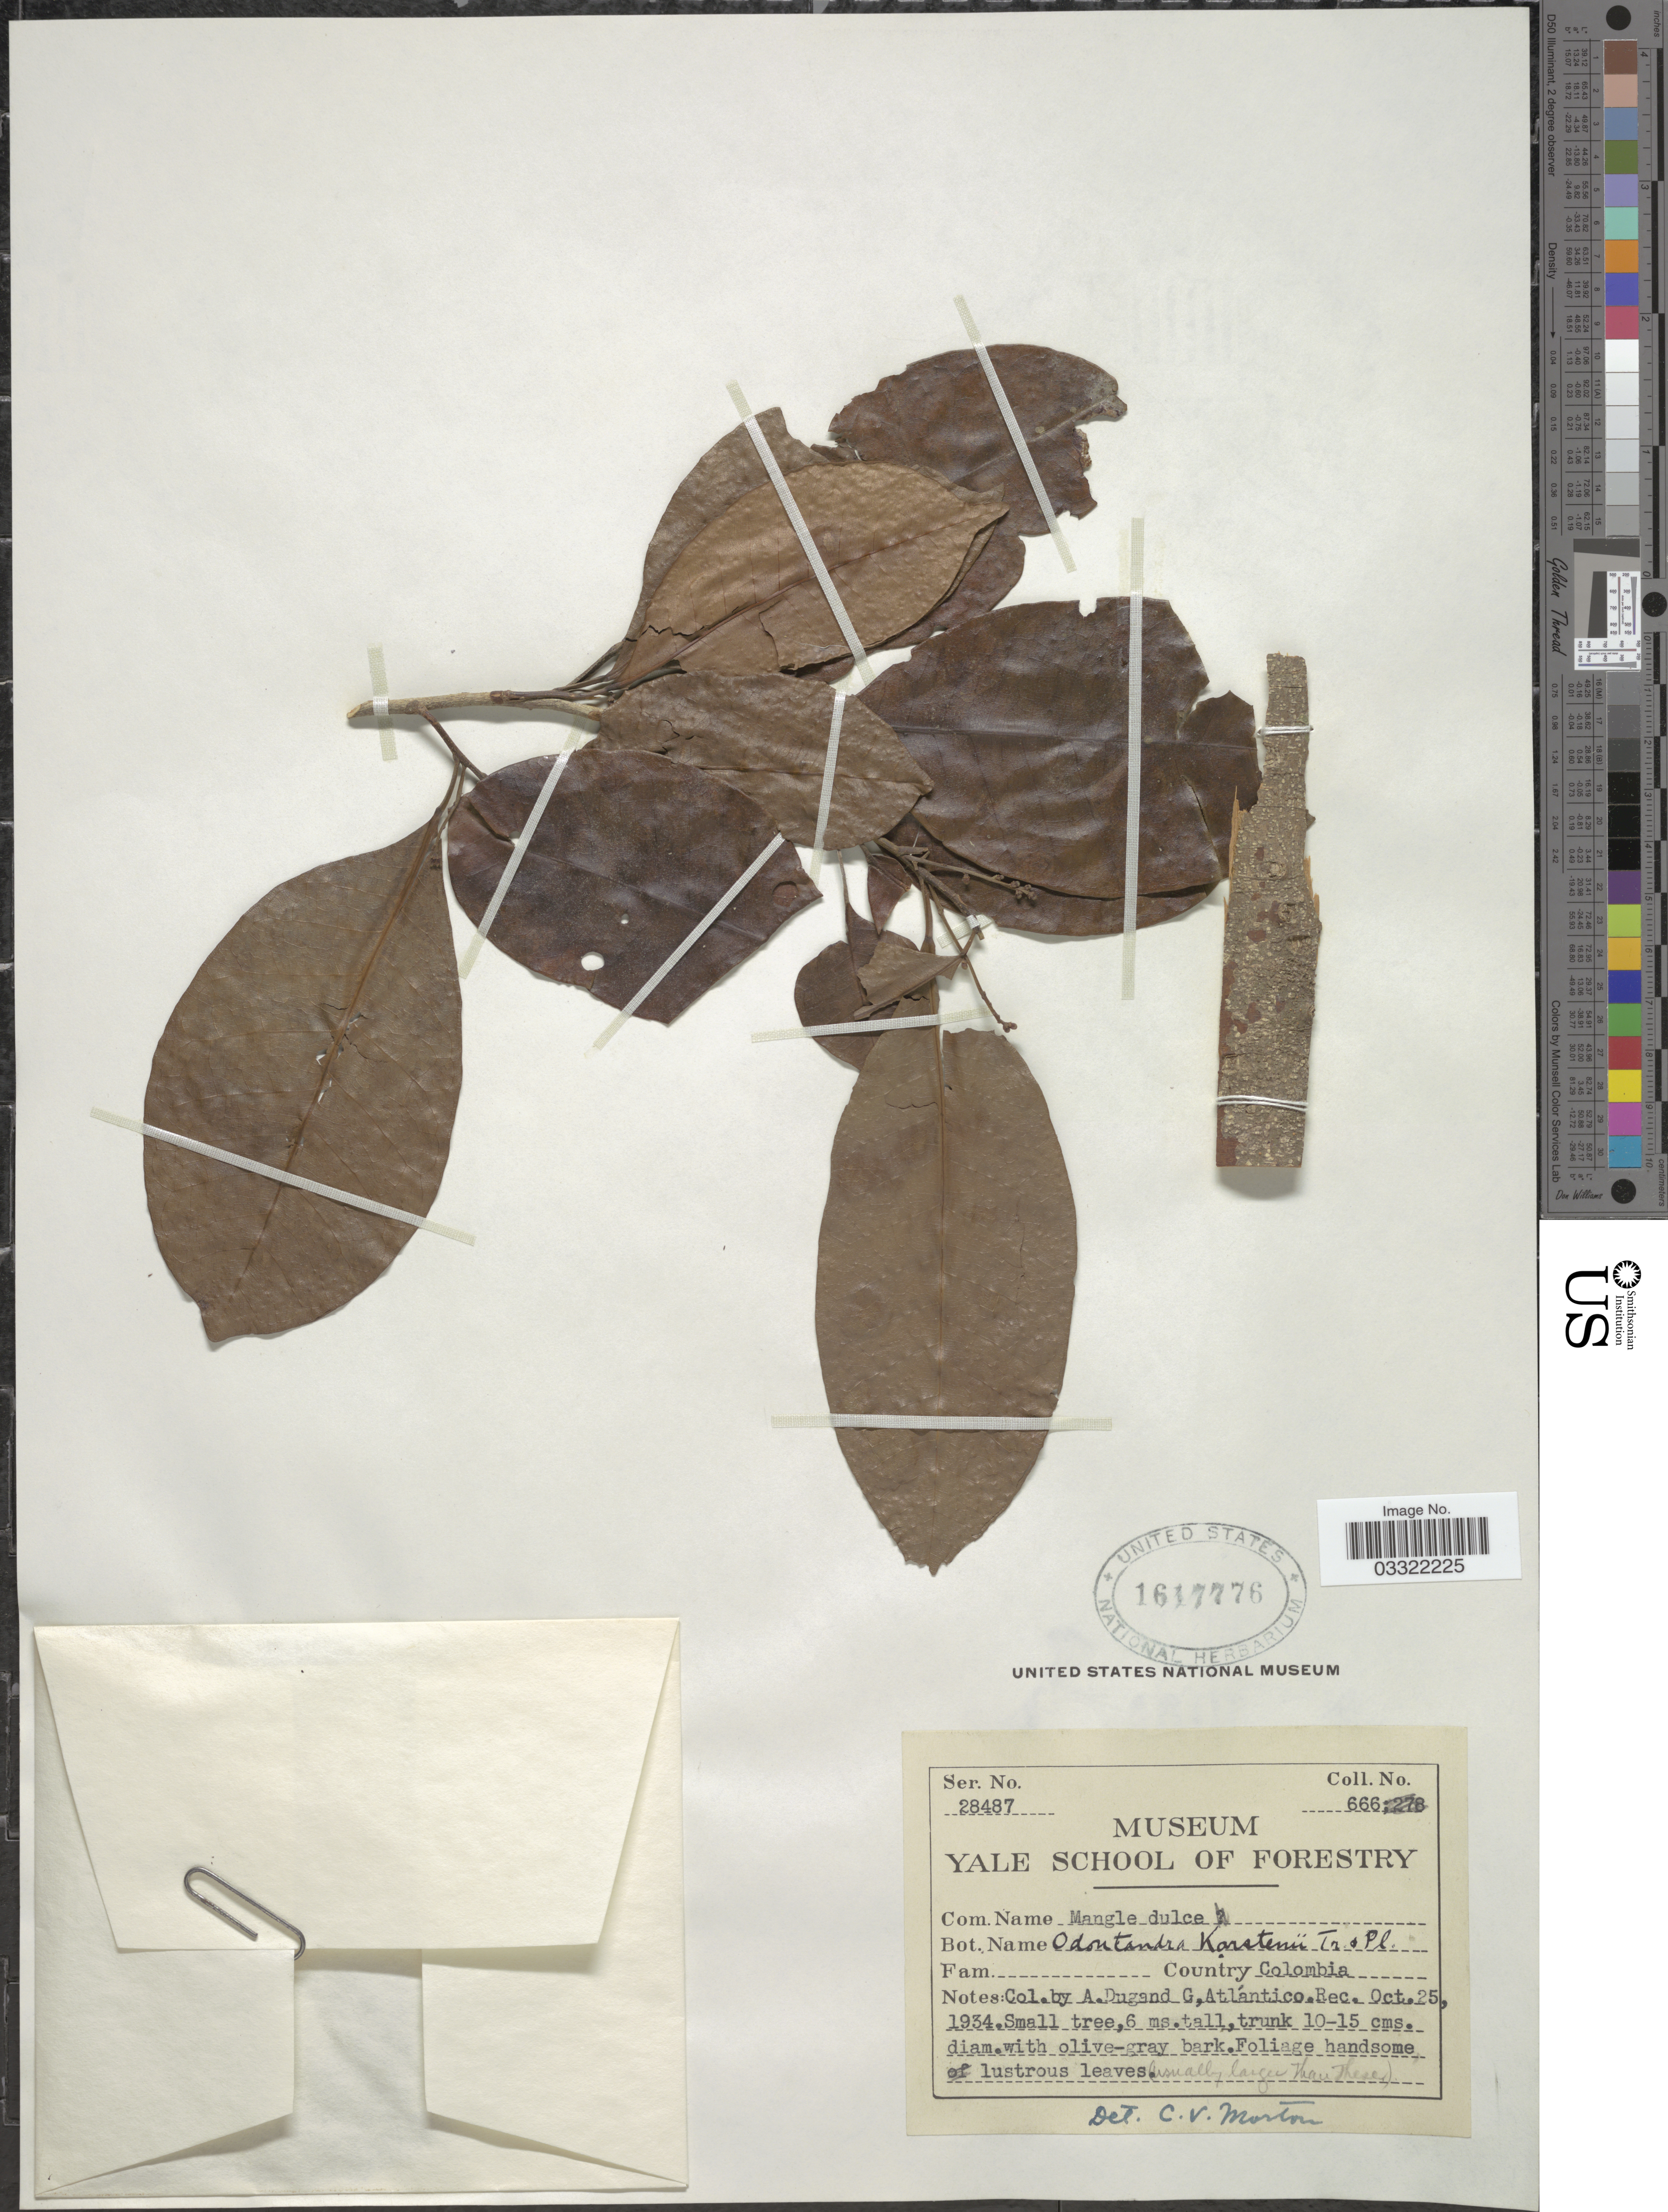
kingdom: Plantae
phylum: Tracheophyta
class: Magnoliopsida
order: Sapindales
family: Meliaceae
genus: Trichilia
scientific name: Trichilia acuminata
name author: (Humb. & Bonpl. ex Schult.) C. DC.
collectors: A. Dugand G.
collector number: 666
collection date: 1934-10-25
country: Colombia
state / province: Atlántico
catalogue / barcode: US 1617776